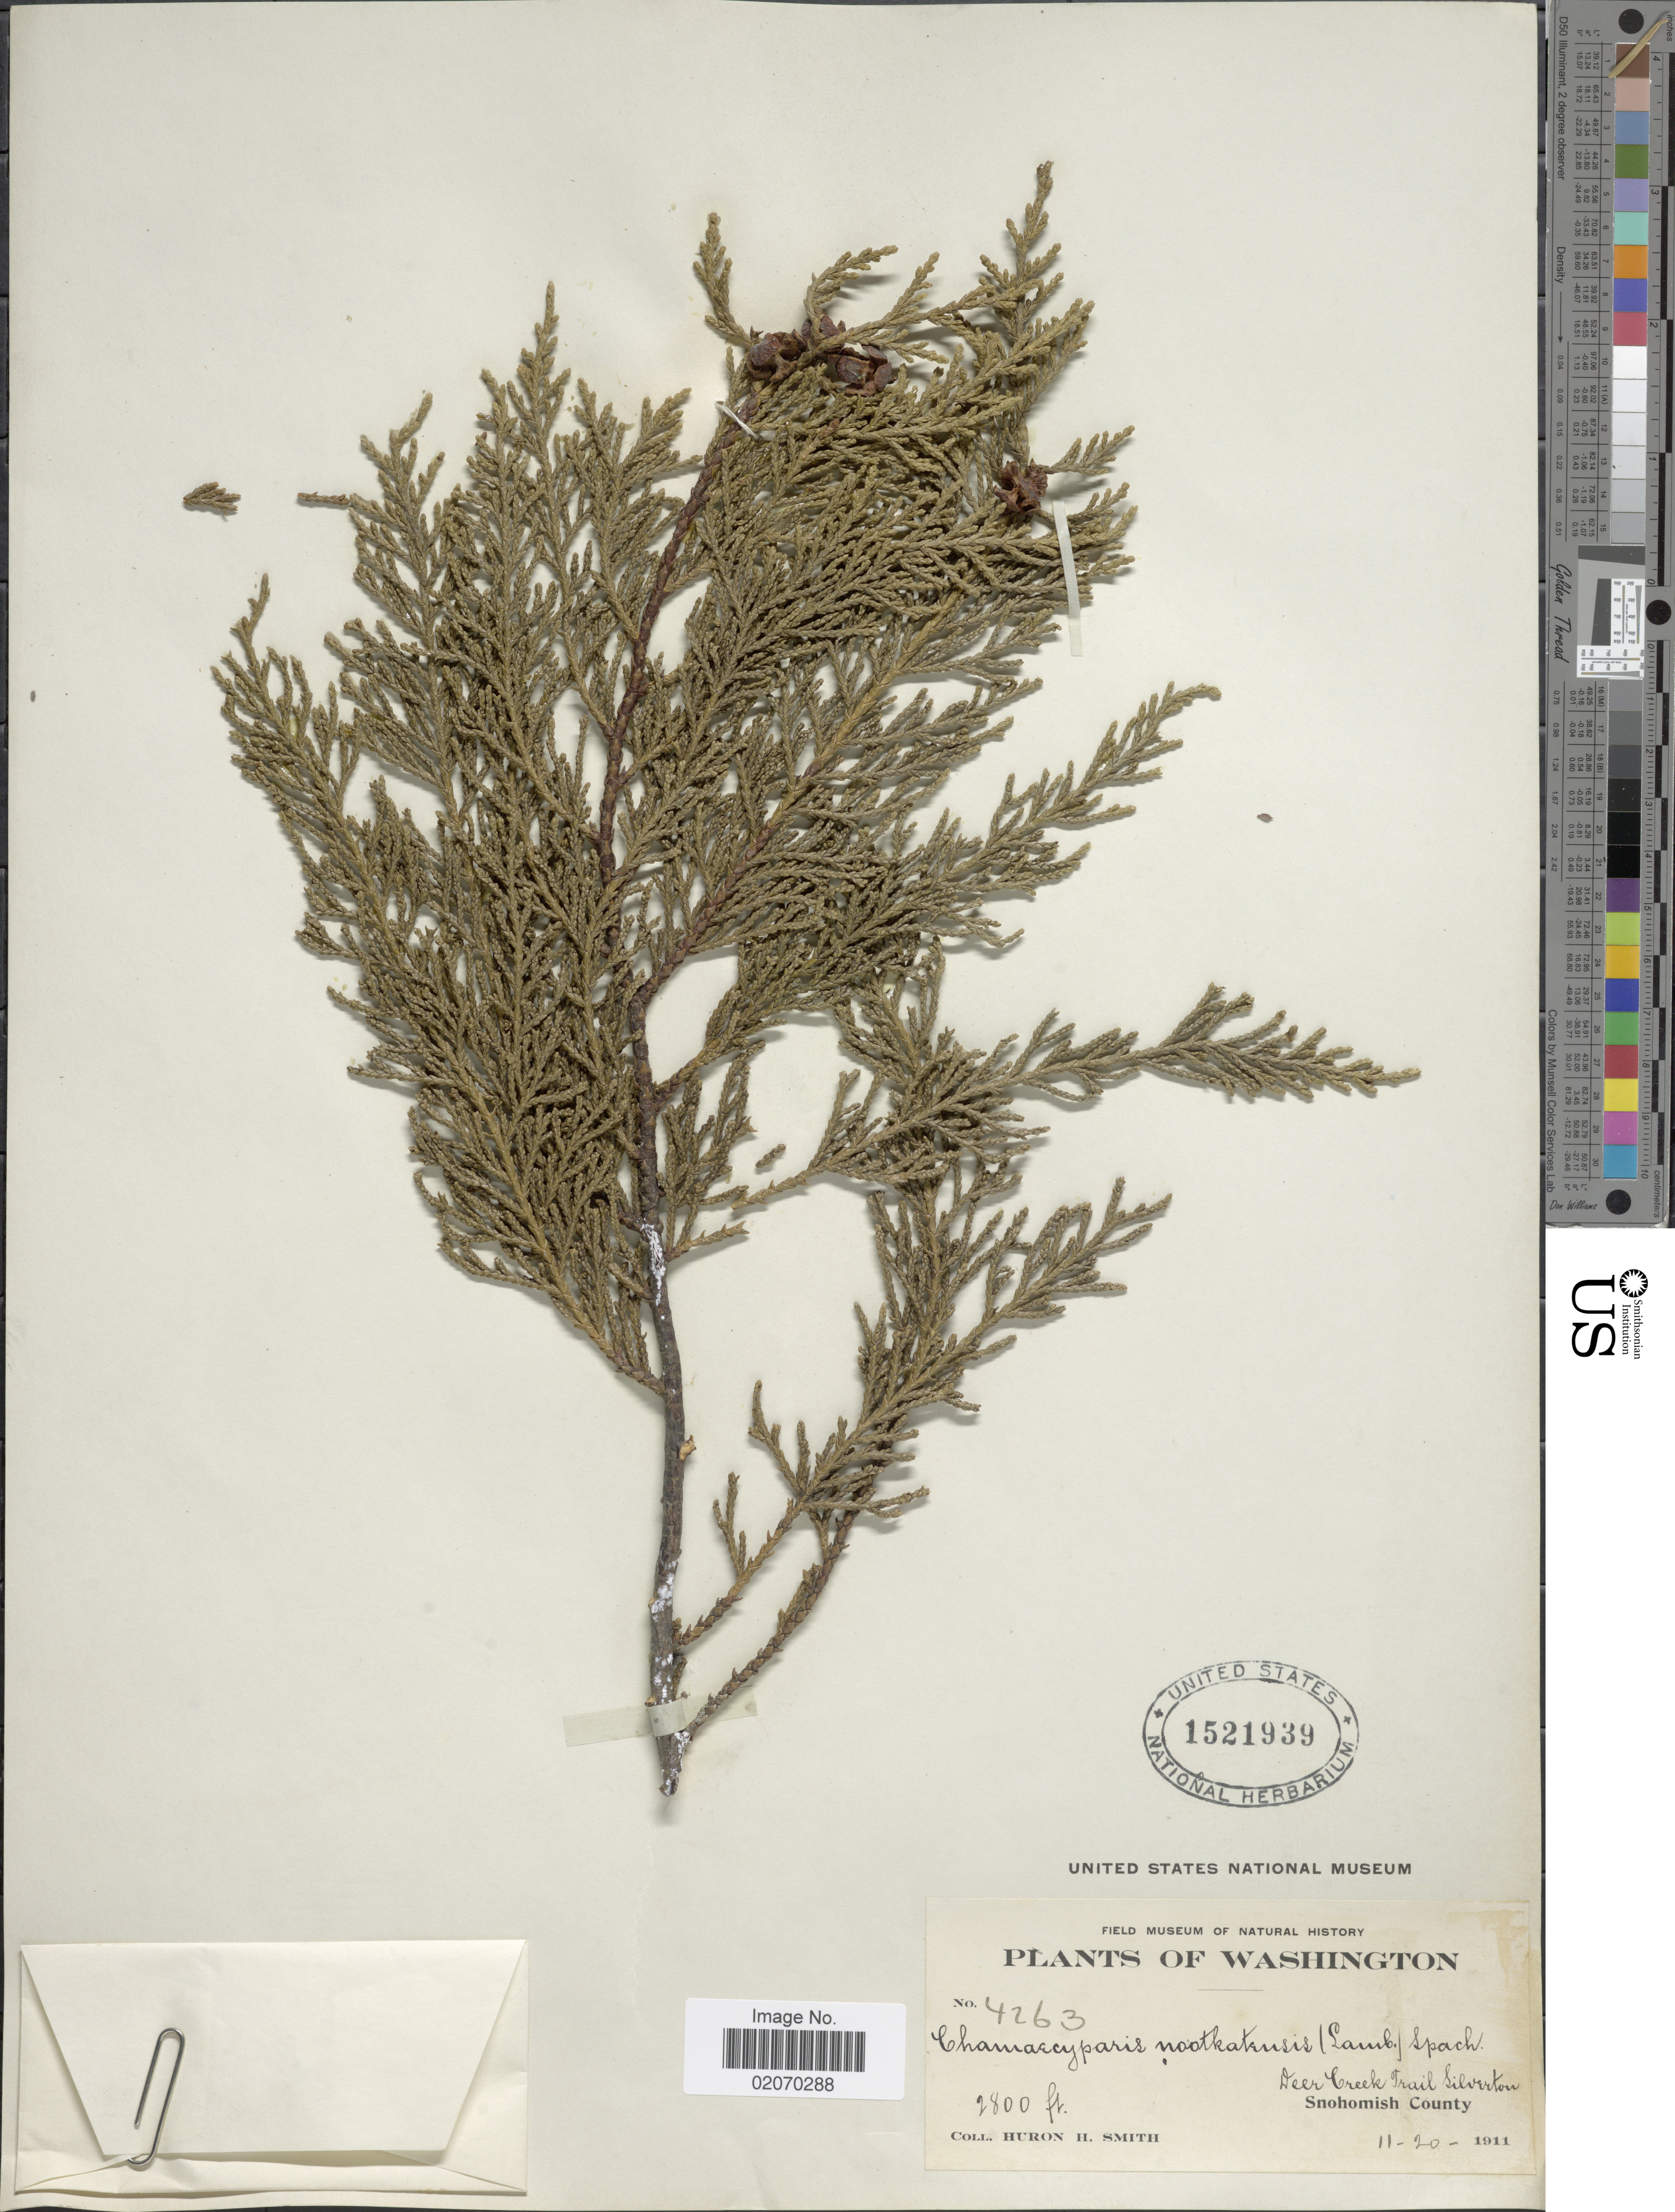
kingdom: Plantae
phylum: Tracheophyta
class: Pinopsida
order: Pinales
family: Cupressaceae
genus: Chamaecyparis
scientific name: Chamaecyparis nootkatensis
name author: (D. Don) Spach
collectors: Huron H. Smith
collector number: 4263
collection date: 1911-11-20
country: United States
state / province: Washington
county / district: Snohomish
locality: Deer Creek Trail Silverton. Snohomish County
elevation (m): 853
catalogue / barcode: US 1521939